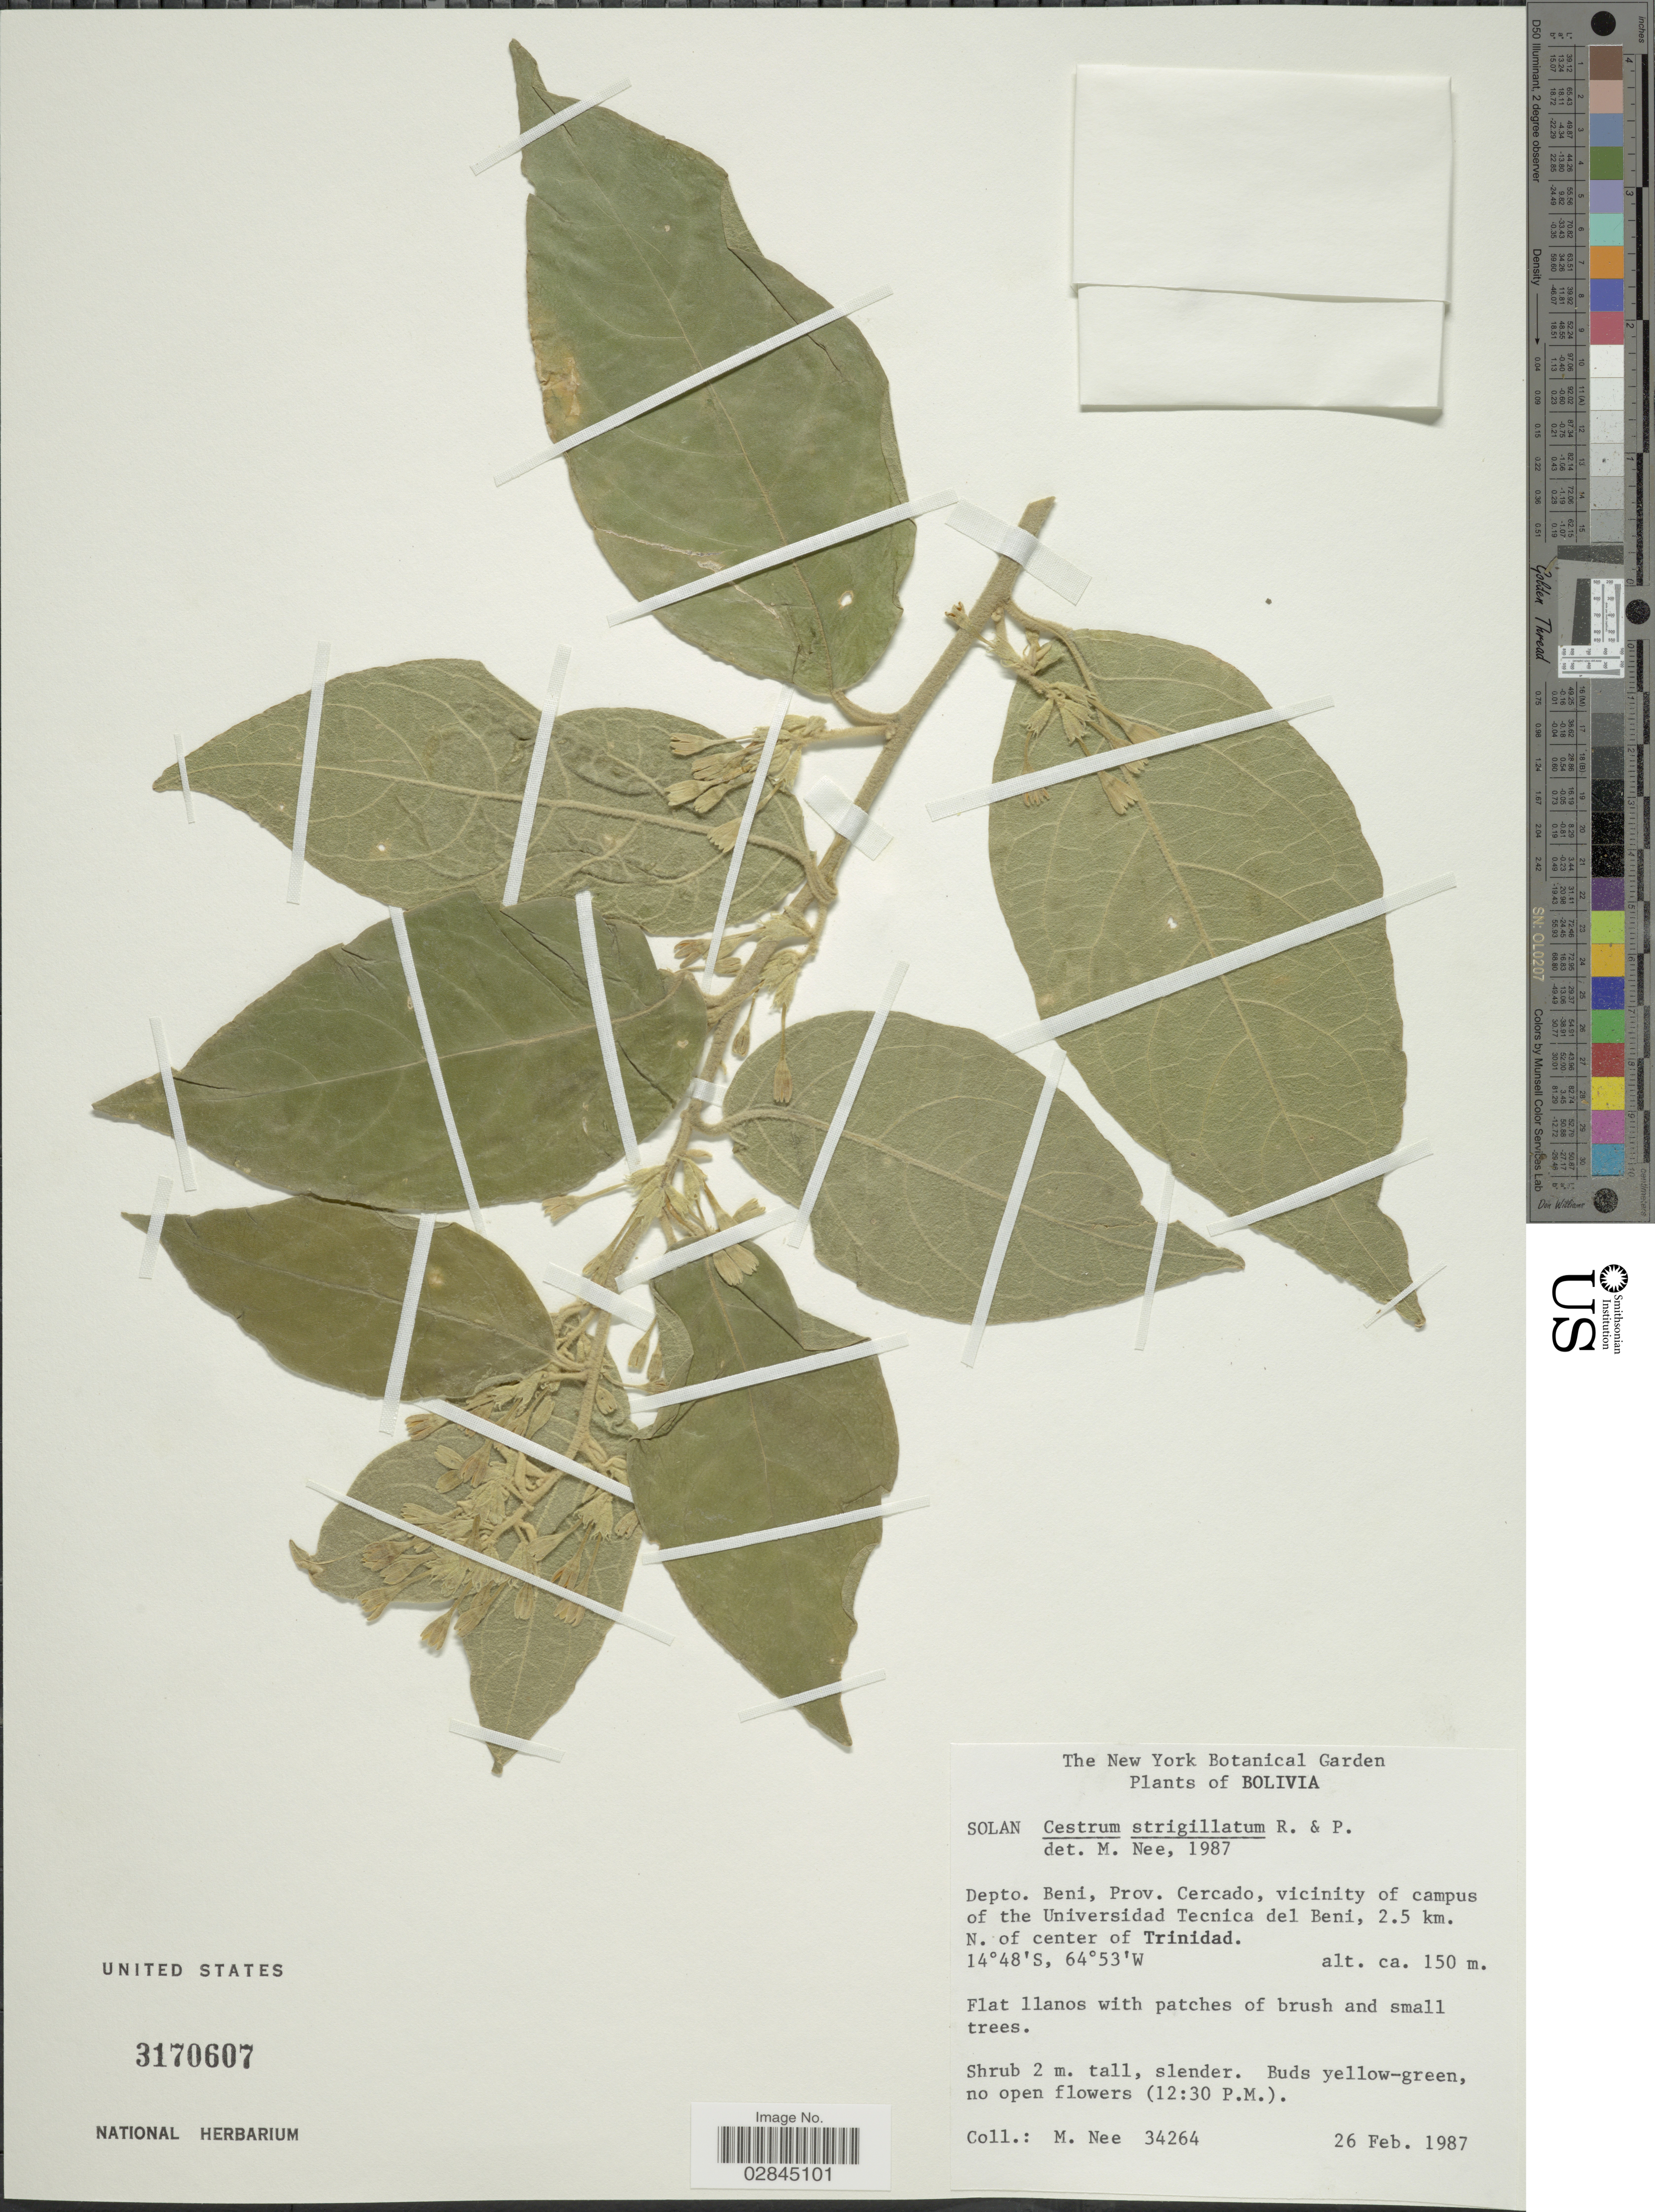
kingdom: Plantae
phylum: Tracheophyta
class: Magnoliopsida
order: Solanales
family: Solanaceae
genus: Cestrum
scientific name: Cestrum strigilatum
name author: Ruiz & Pav.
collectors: M. Nee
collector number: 34264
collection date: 1987-02-26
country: Bolivia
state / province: Beni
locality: Depto. Beni, Prov. Cercado, vicinity of campus of the Universidad Tecnica del Beni, 2.5 km. N. of center of Trinidad.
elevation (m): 150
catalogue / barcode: US 3170607